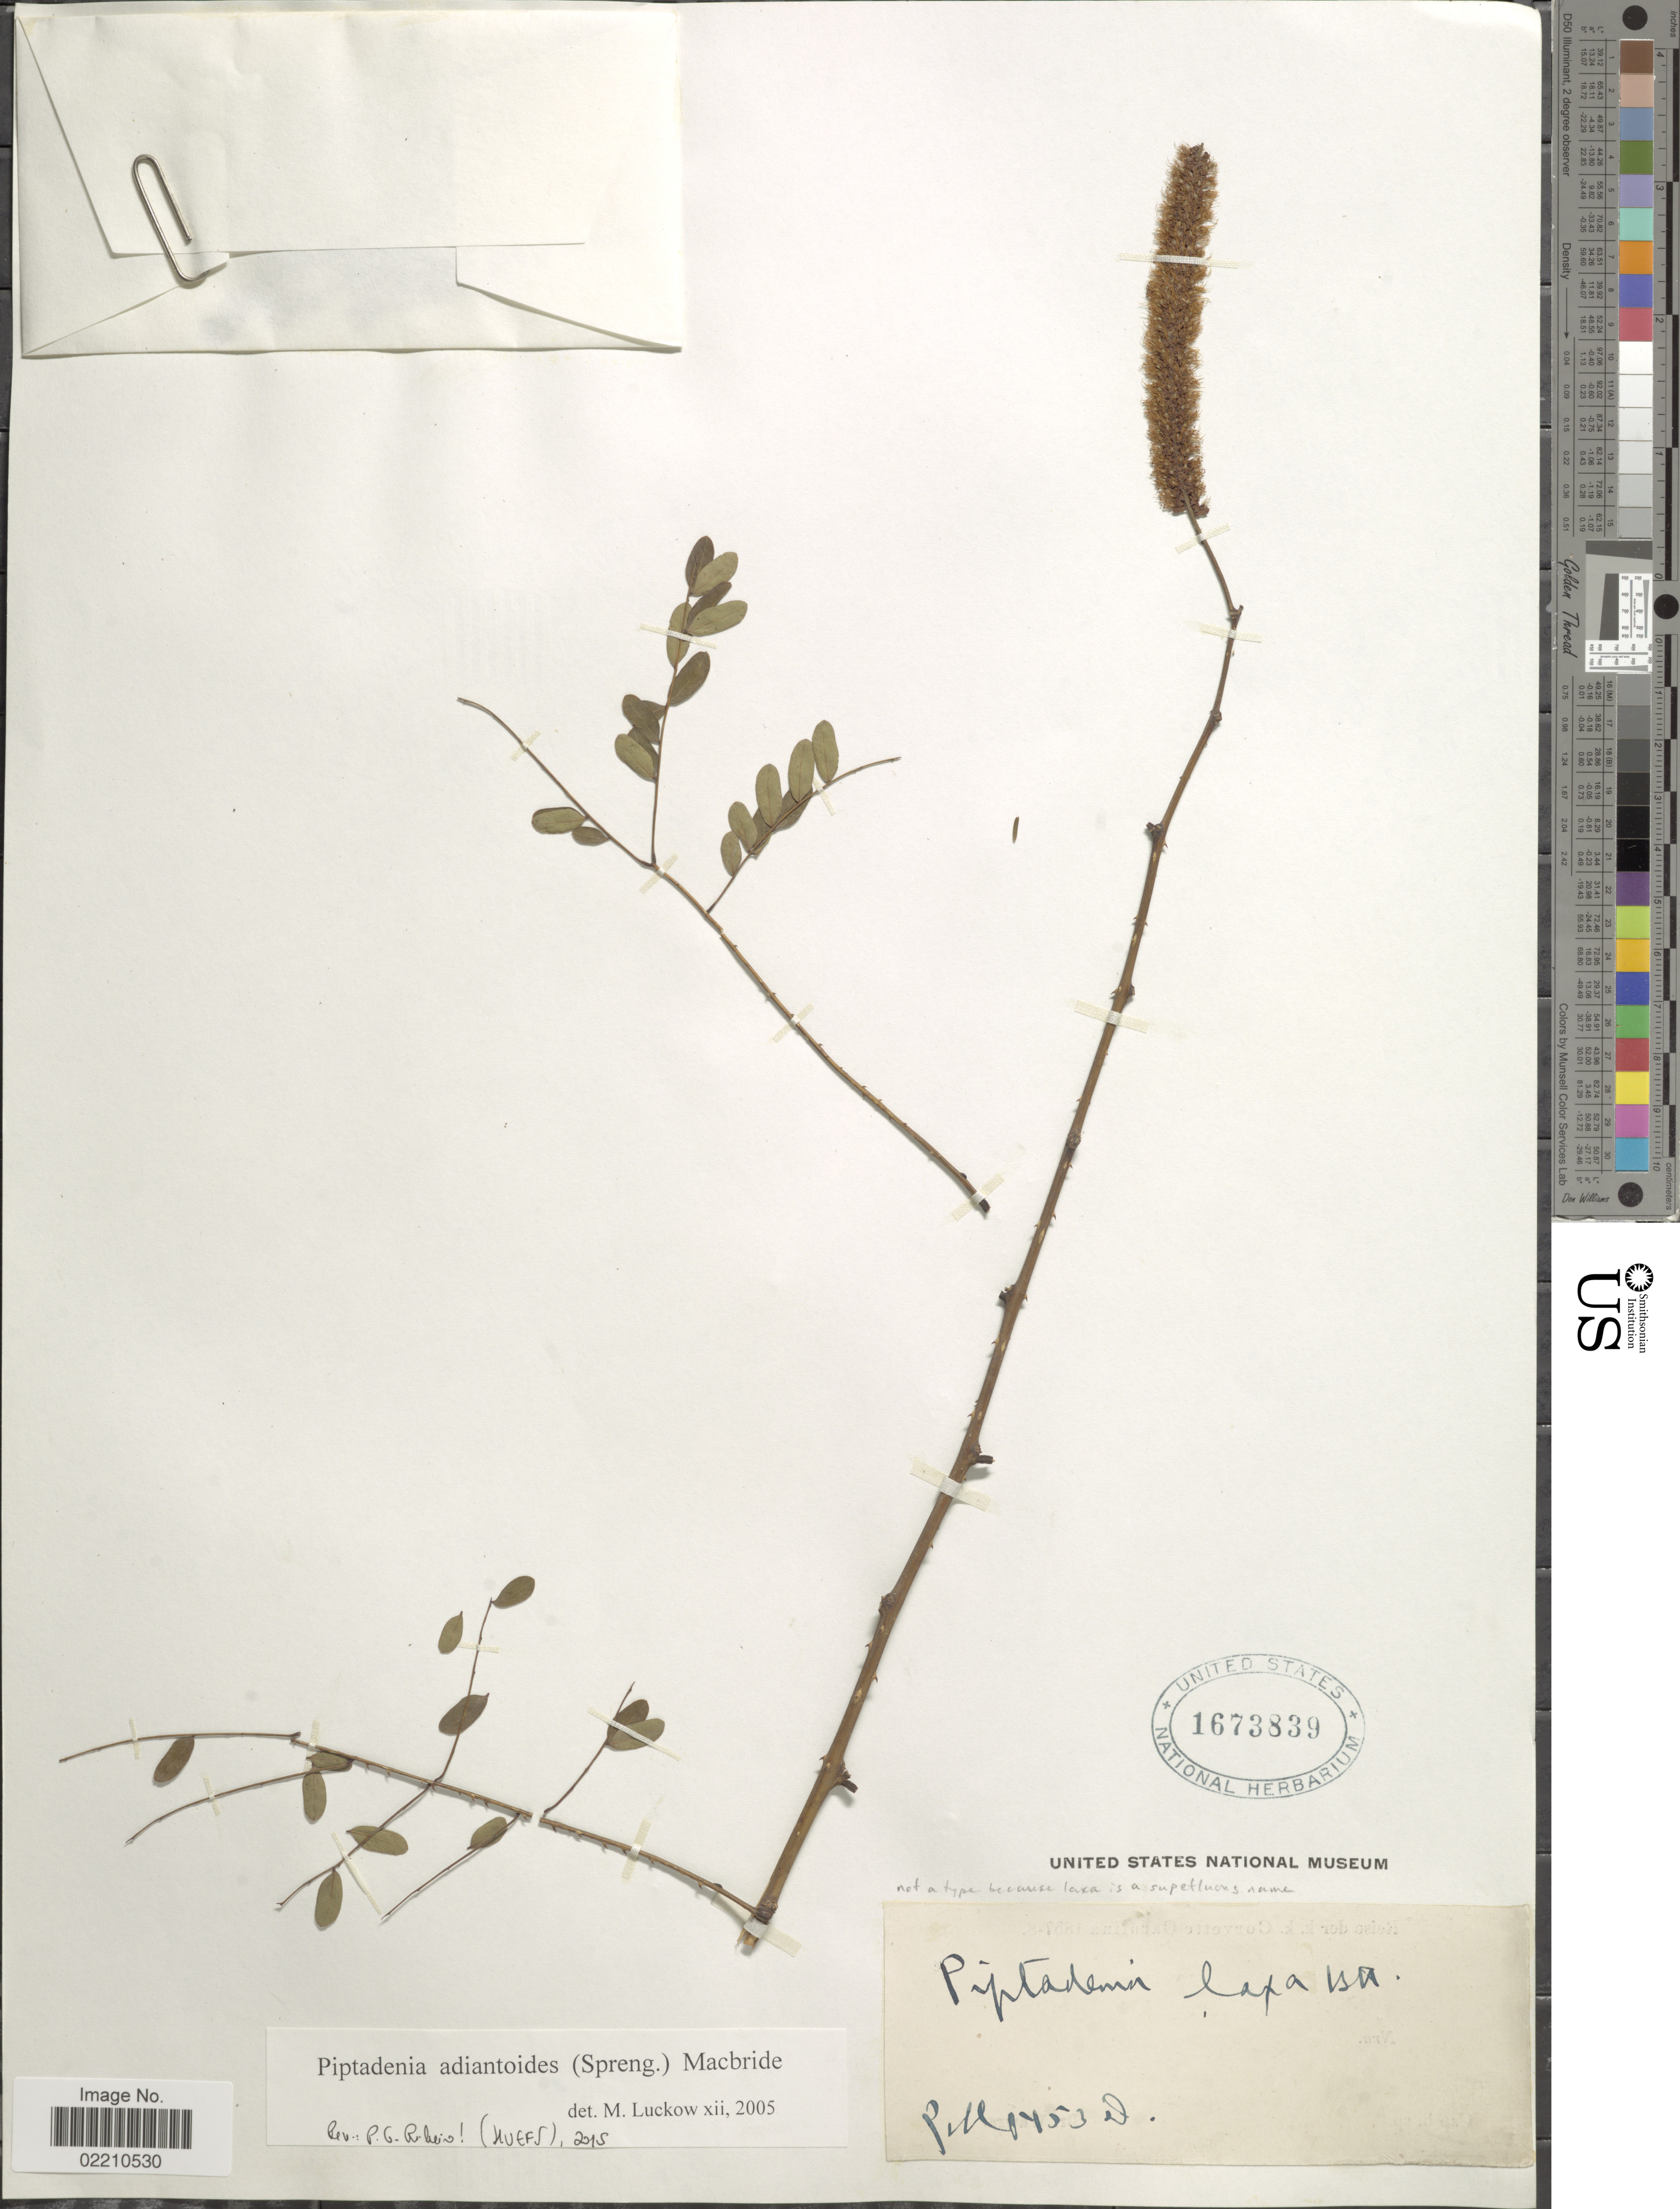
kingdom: Plantae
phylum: Tracheophyta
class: Magnoliopsida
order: Fabales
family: Fabaceae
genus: Piptadenia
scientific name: Piptadenia adiantoides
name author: J.F. Macbr.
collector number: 1453D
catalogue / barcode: US 1673839